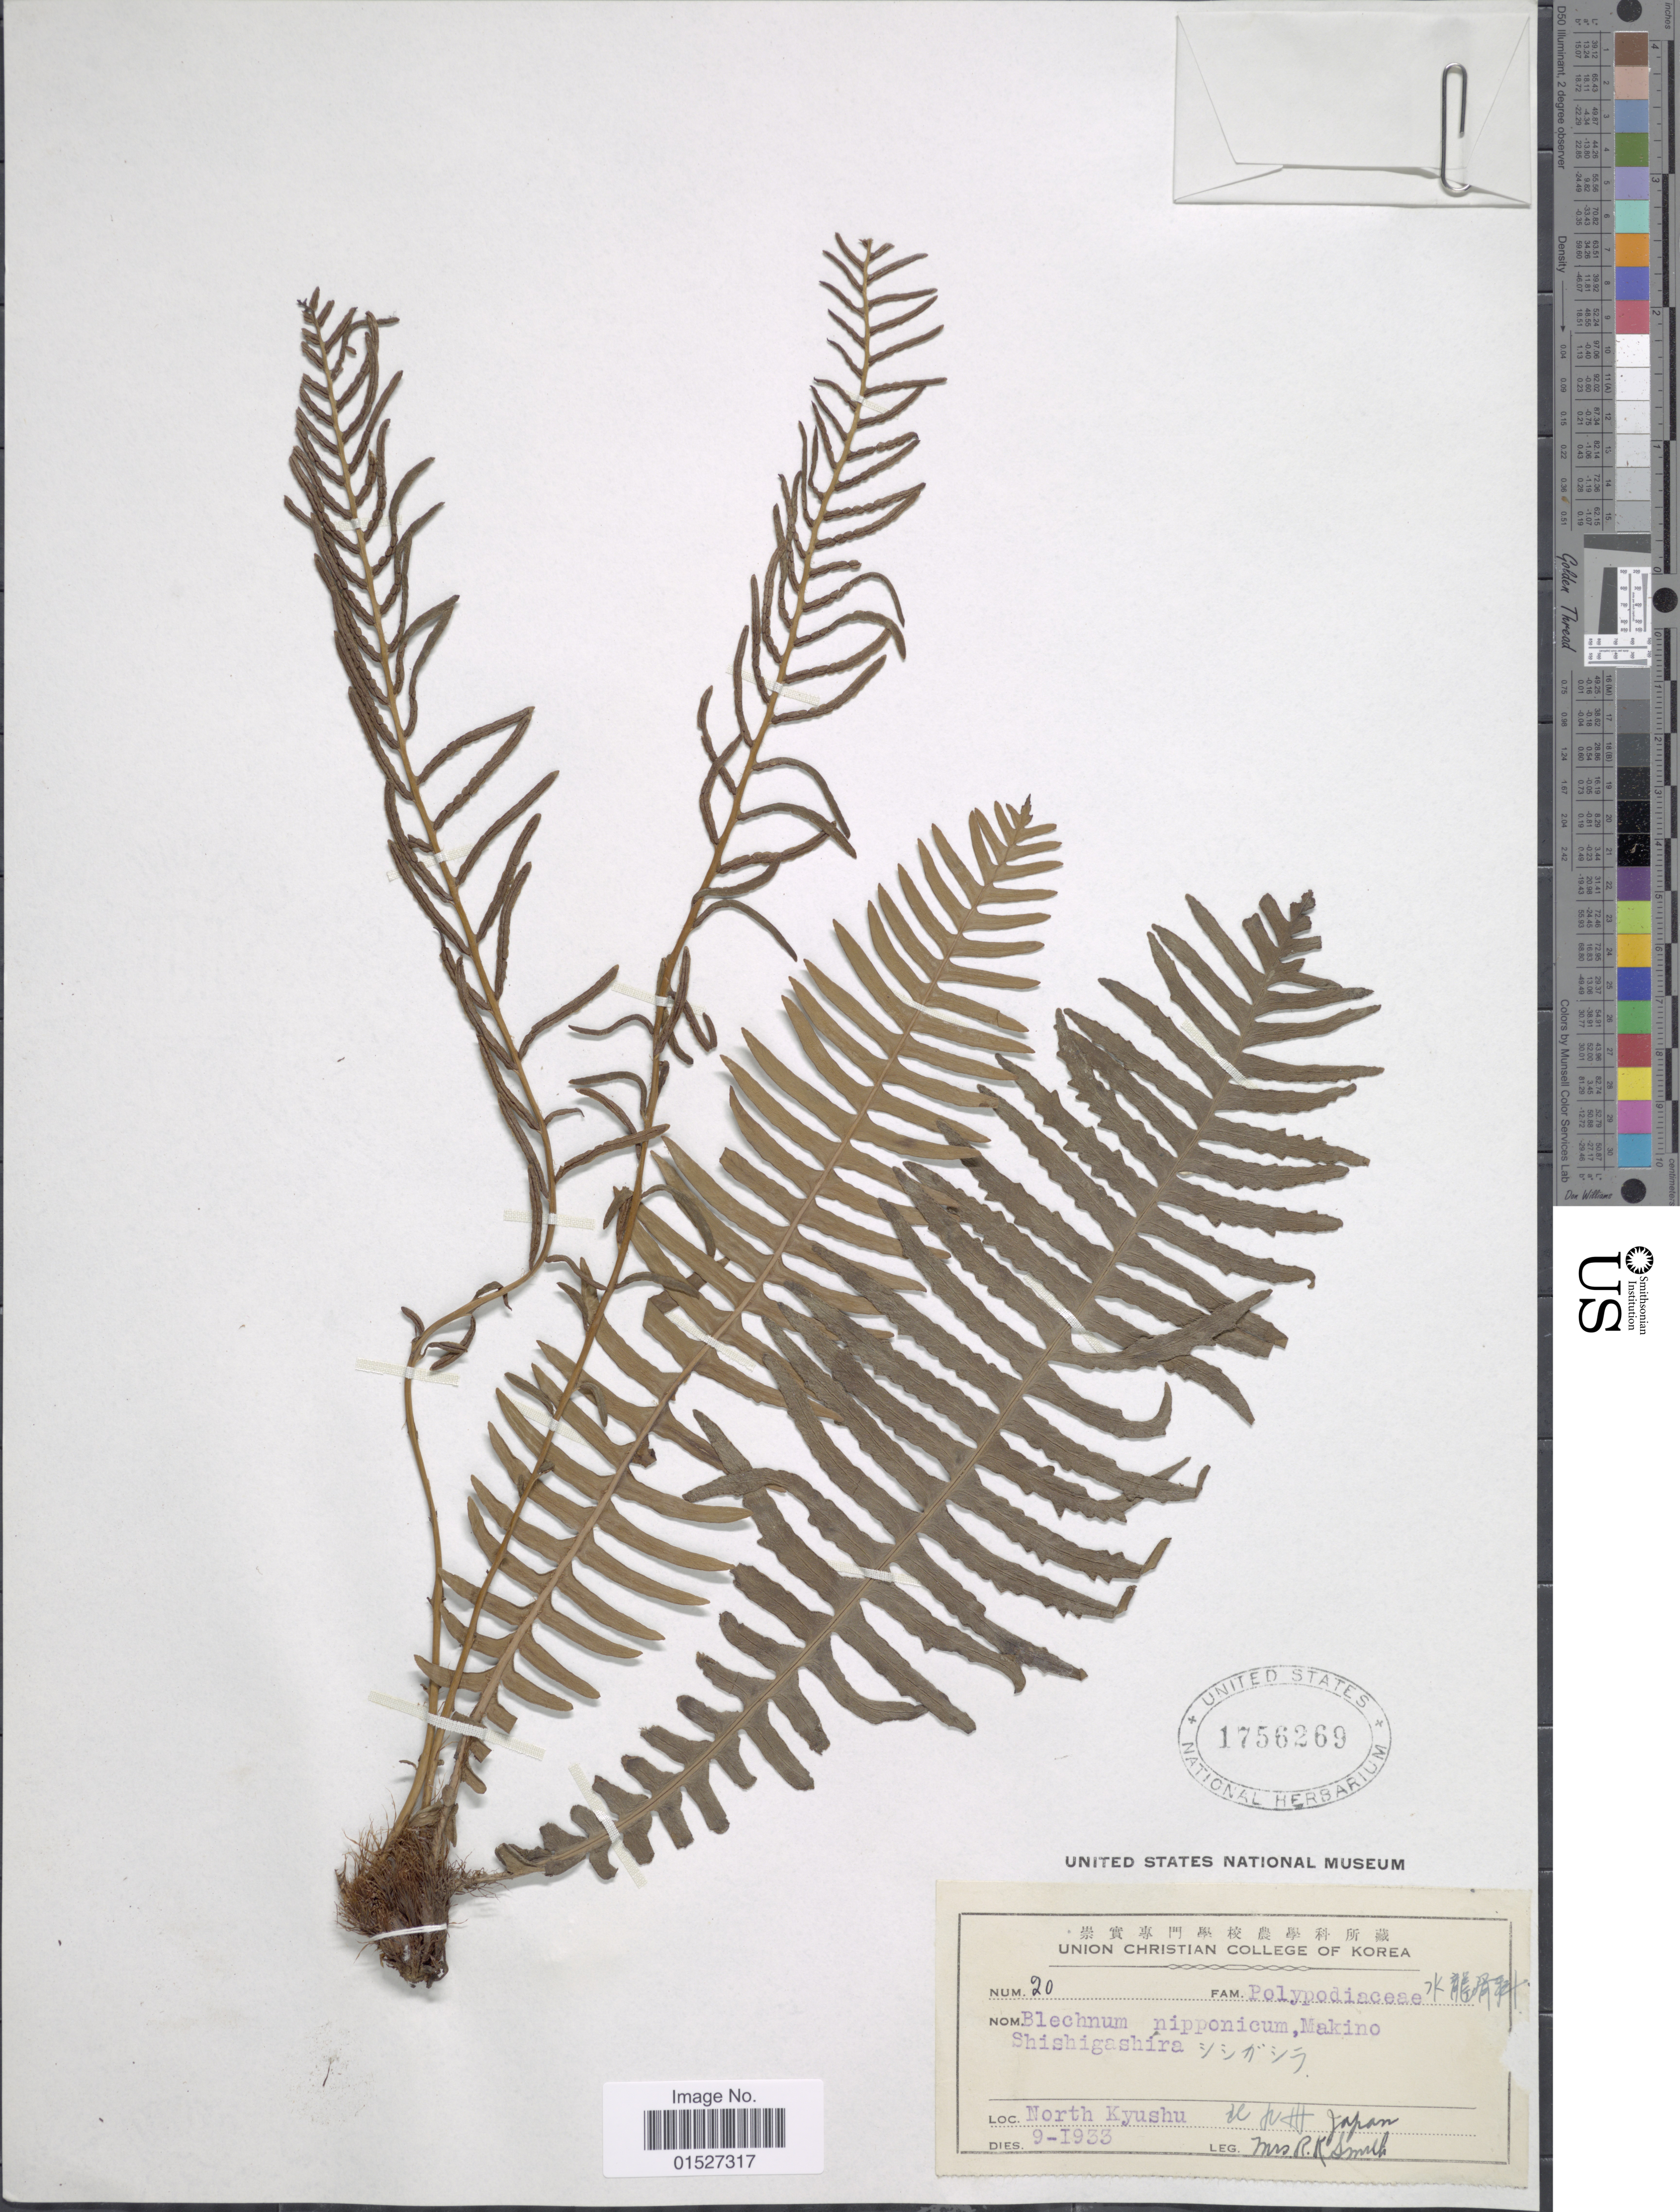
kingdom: Plantae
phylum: Tracheophyta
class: Polypodiopsida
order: Polypodiales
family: Blechnaceae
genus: Blechnum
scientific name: Blechnum nipponicum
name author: (Kunze) Makino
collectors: Mrs. R. K. Smith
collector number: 20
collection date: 1933-09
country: Japan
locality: North Kyushu.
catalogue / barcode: US 1756269